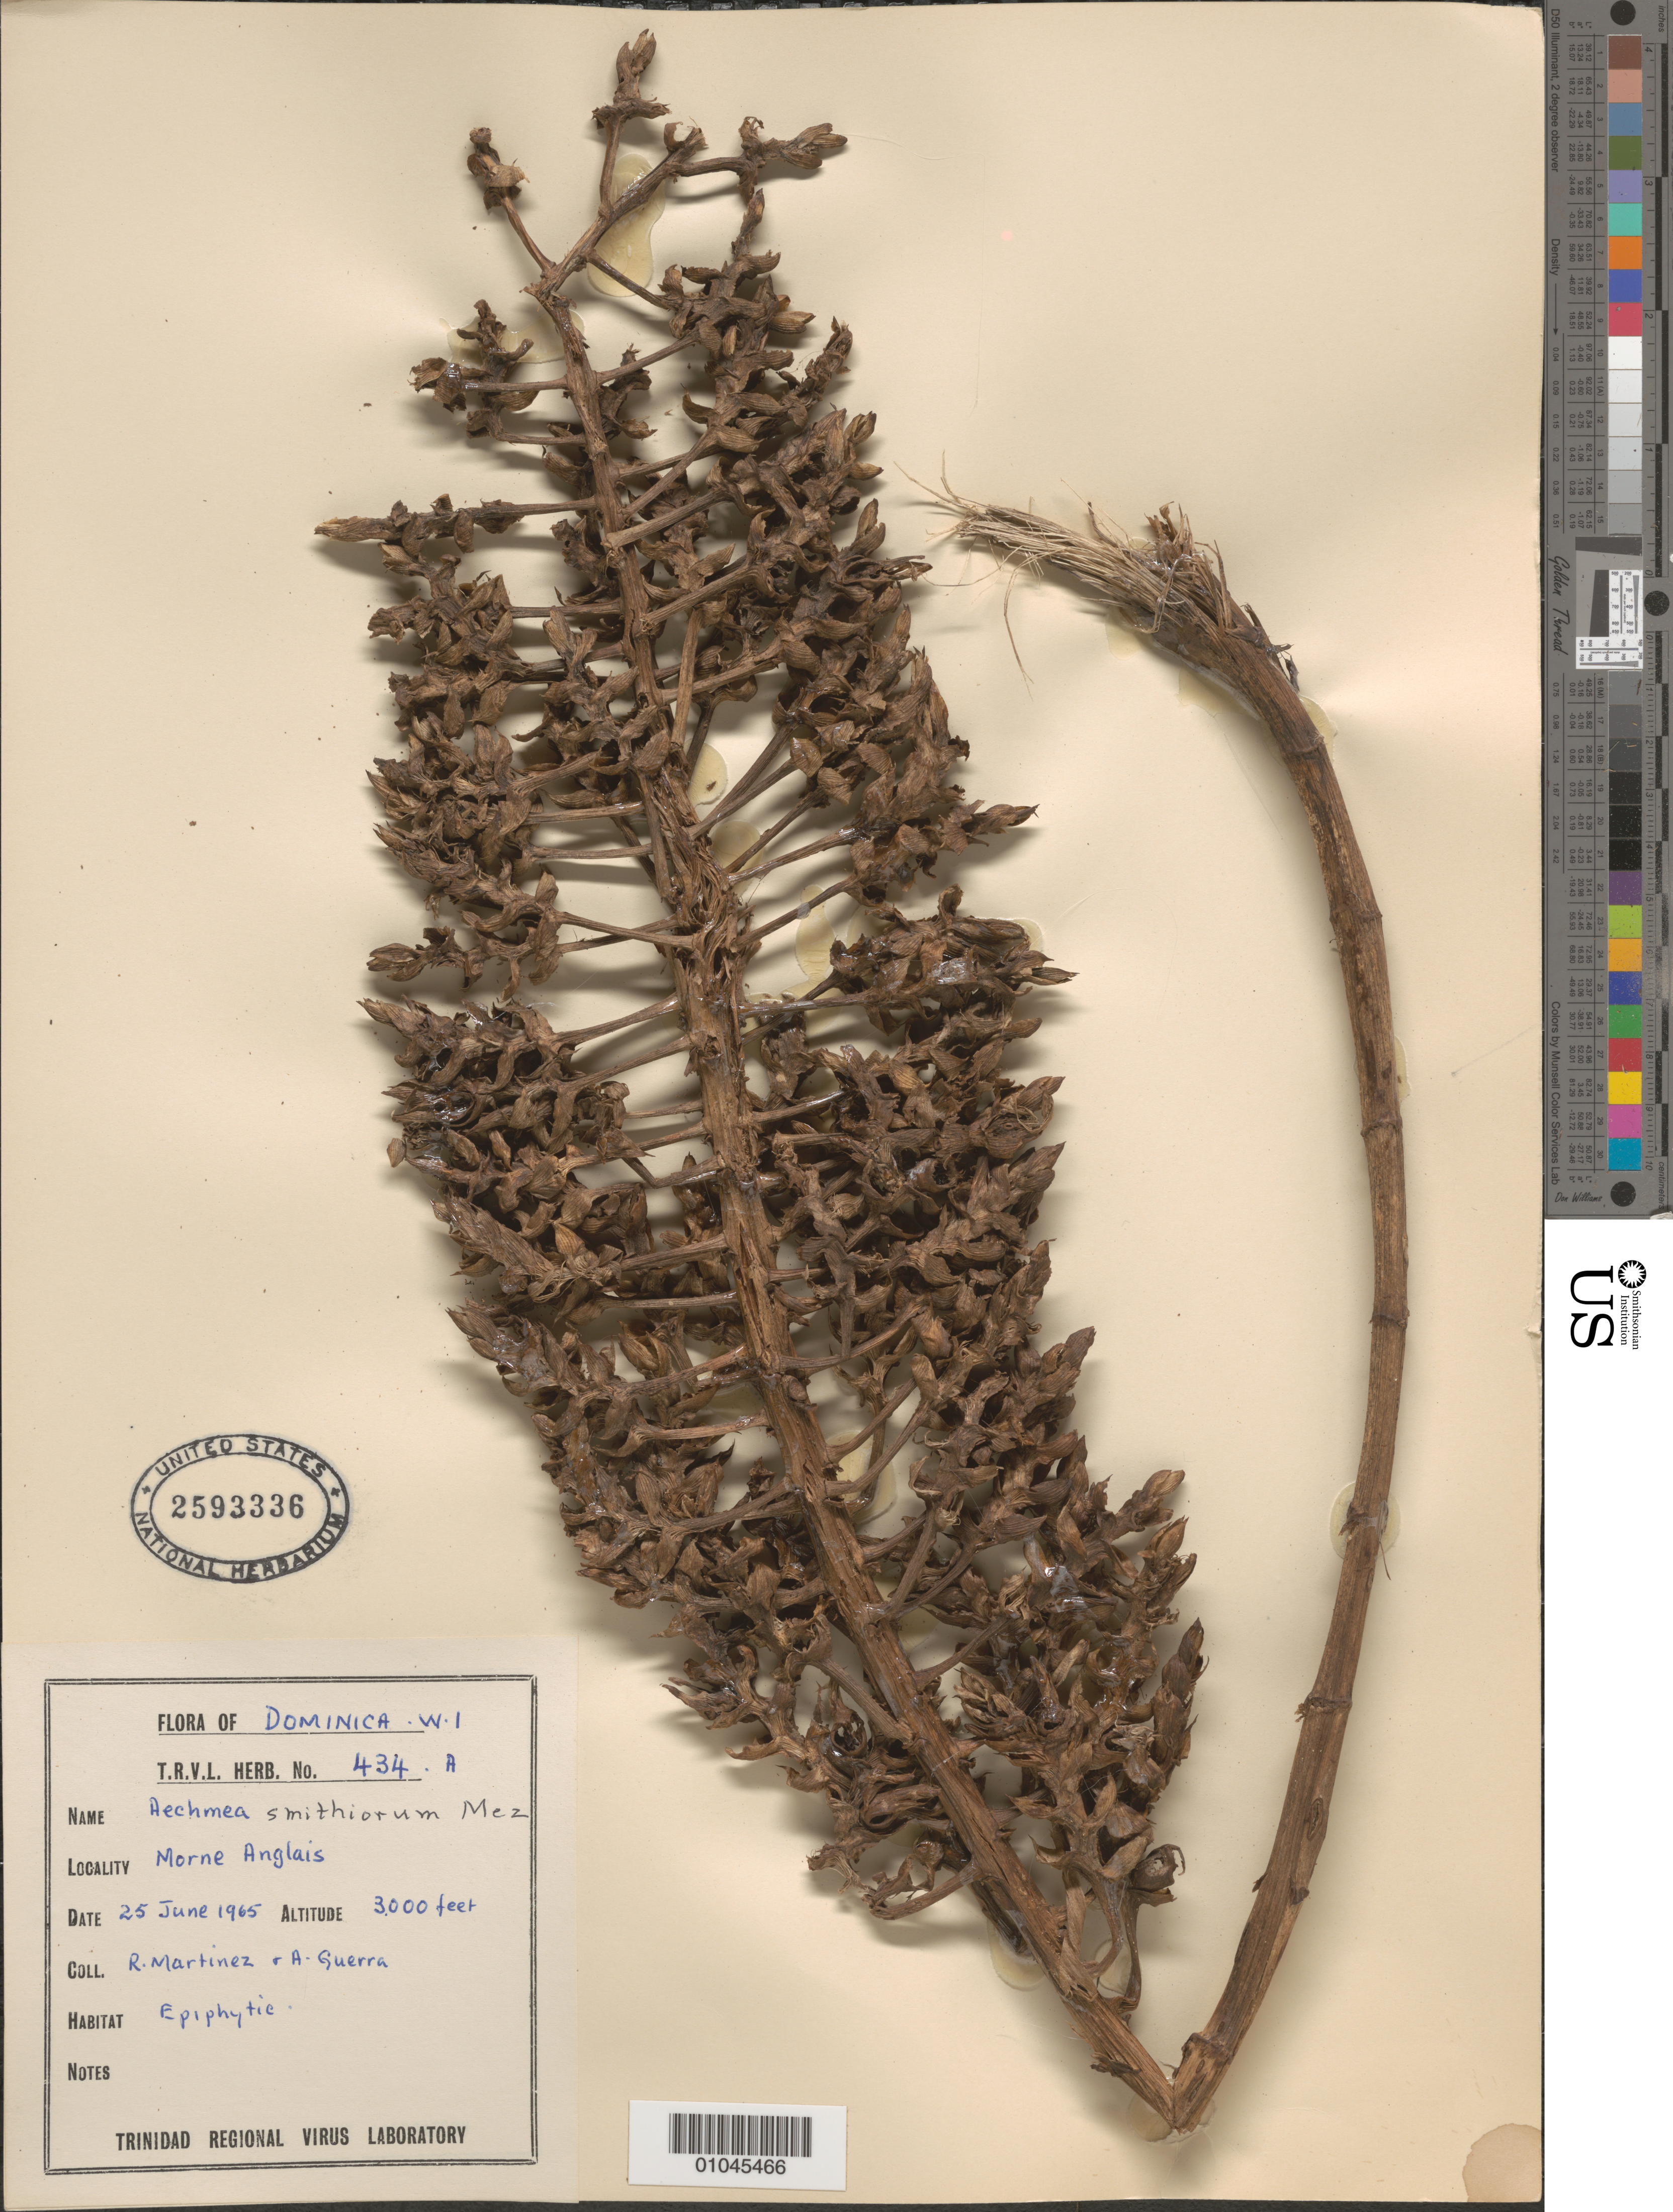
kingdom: Plantae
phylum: Tracheophyta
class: Liliopsida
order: Poales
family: Bromeliaceae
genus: Aechmea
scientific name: Aechmea smithiorum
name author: Mez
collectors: R. Martinez & A. Guerra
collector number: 434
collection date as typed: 25 Jun 1965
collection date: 1965-06-25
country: Dominica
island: Dominica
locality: Morne Anglais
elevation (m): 914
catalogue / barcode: US 2593336